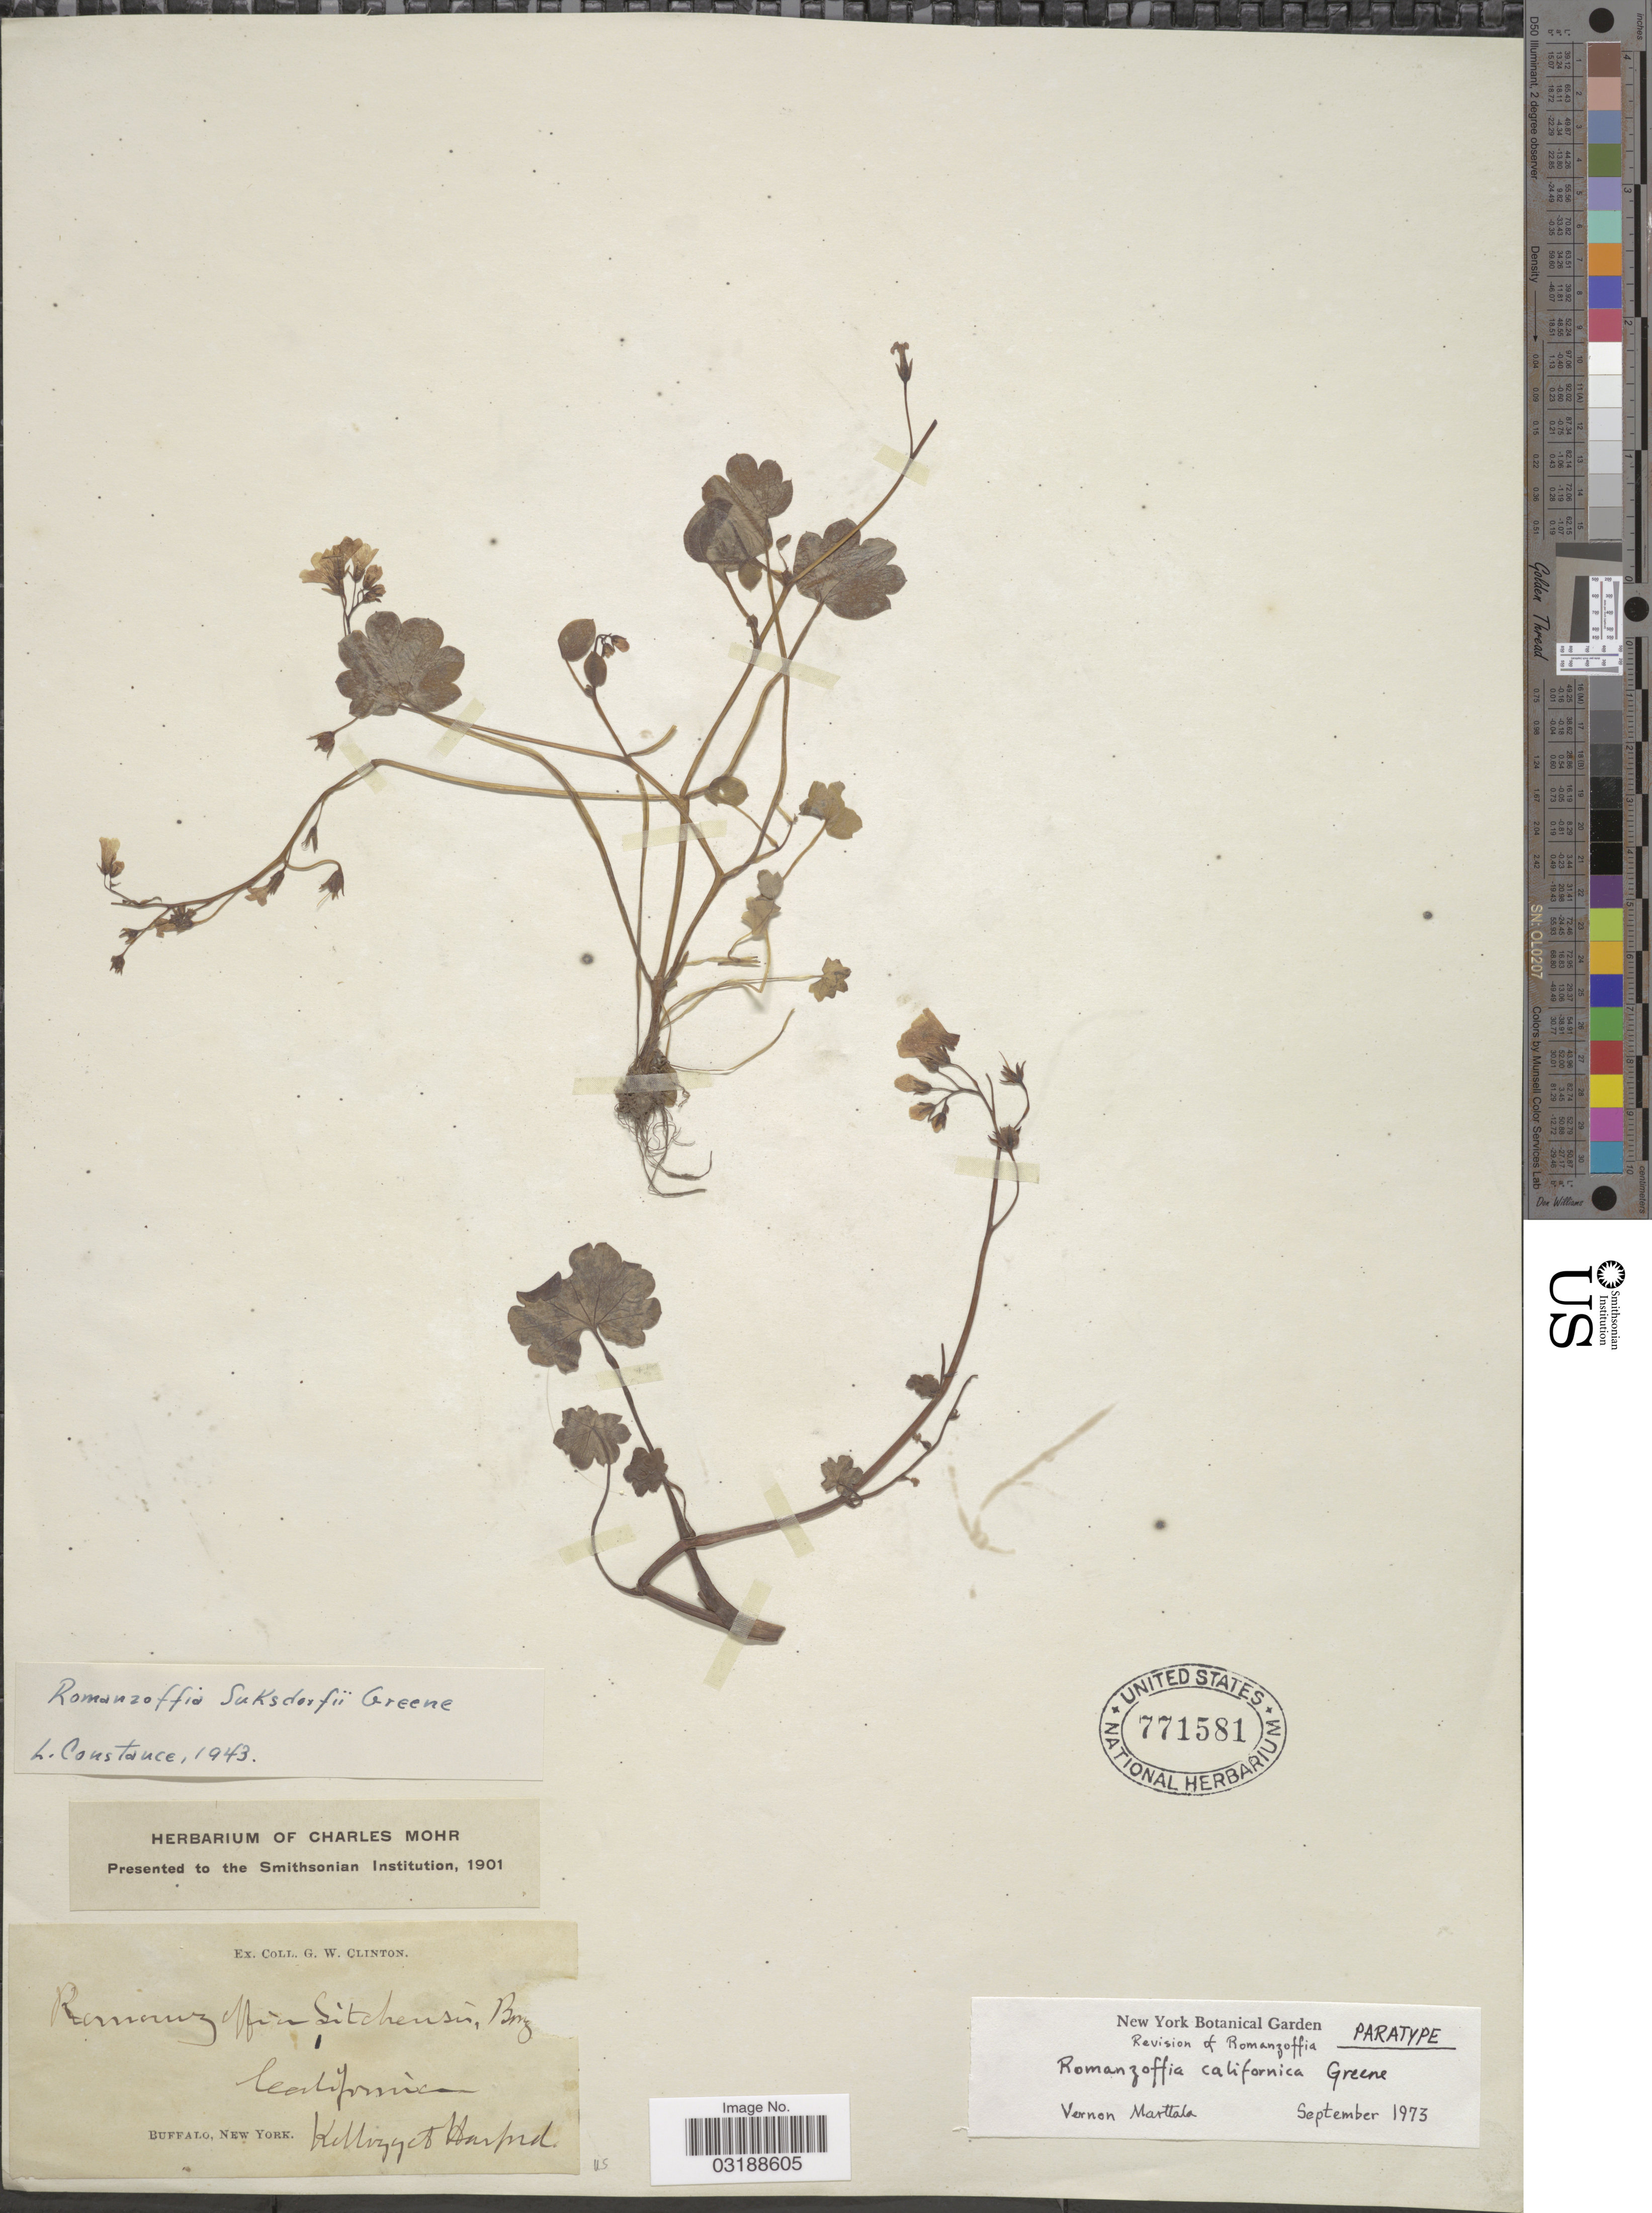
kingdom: Plantae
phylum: Tracheophyta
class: Magnoliopsida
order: Boraginales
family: Hydrophyllaceae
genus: Romanzoffia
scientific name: Romanzoffia californica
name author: Greene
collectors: -- Kellogg & Harford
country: United States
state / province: California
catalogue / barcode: US 771581